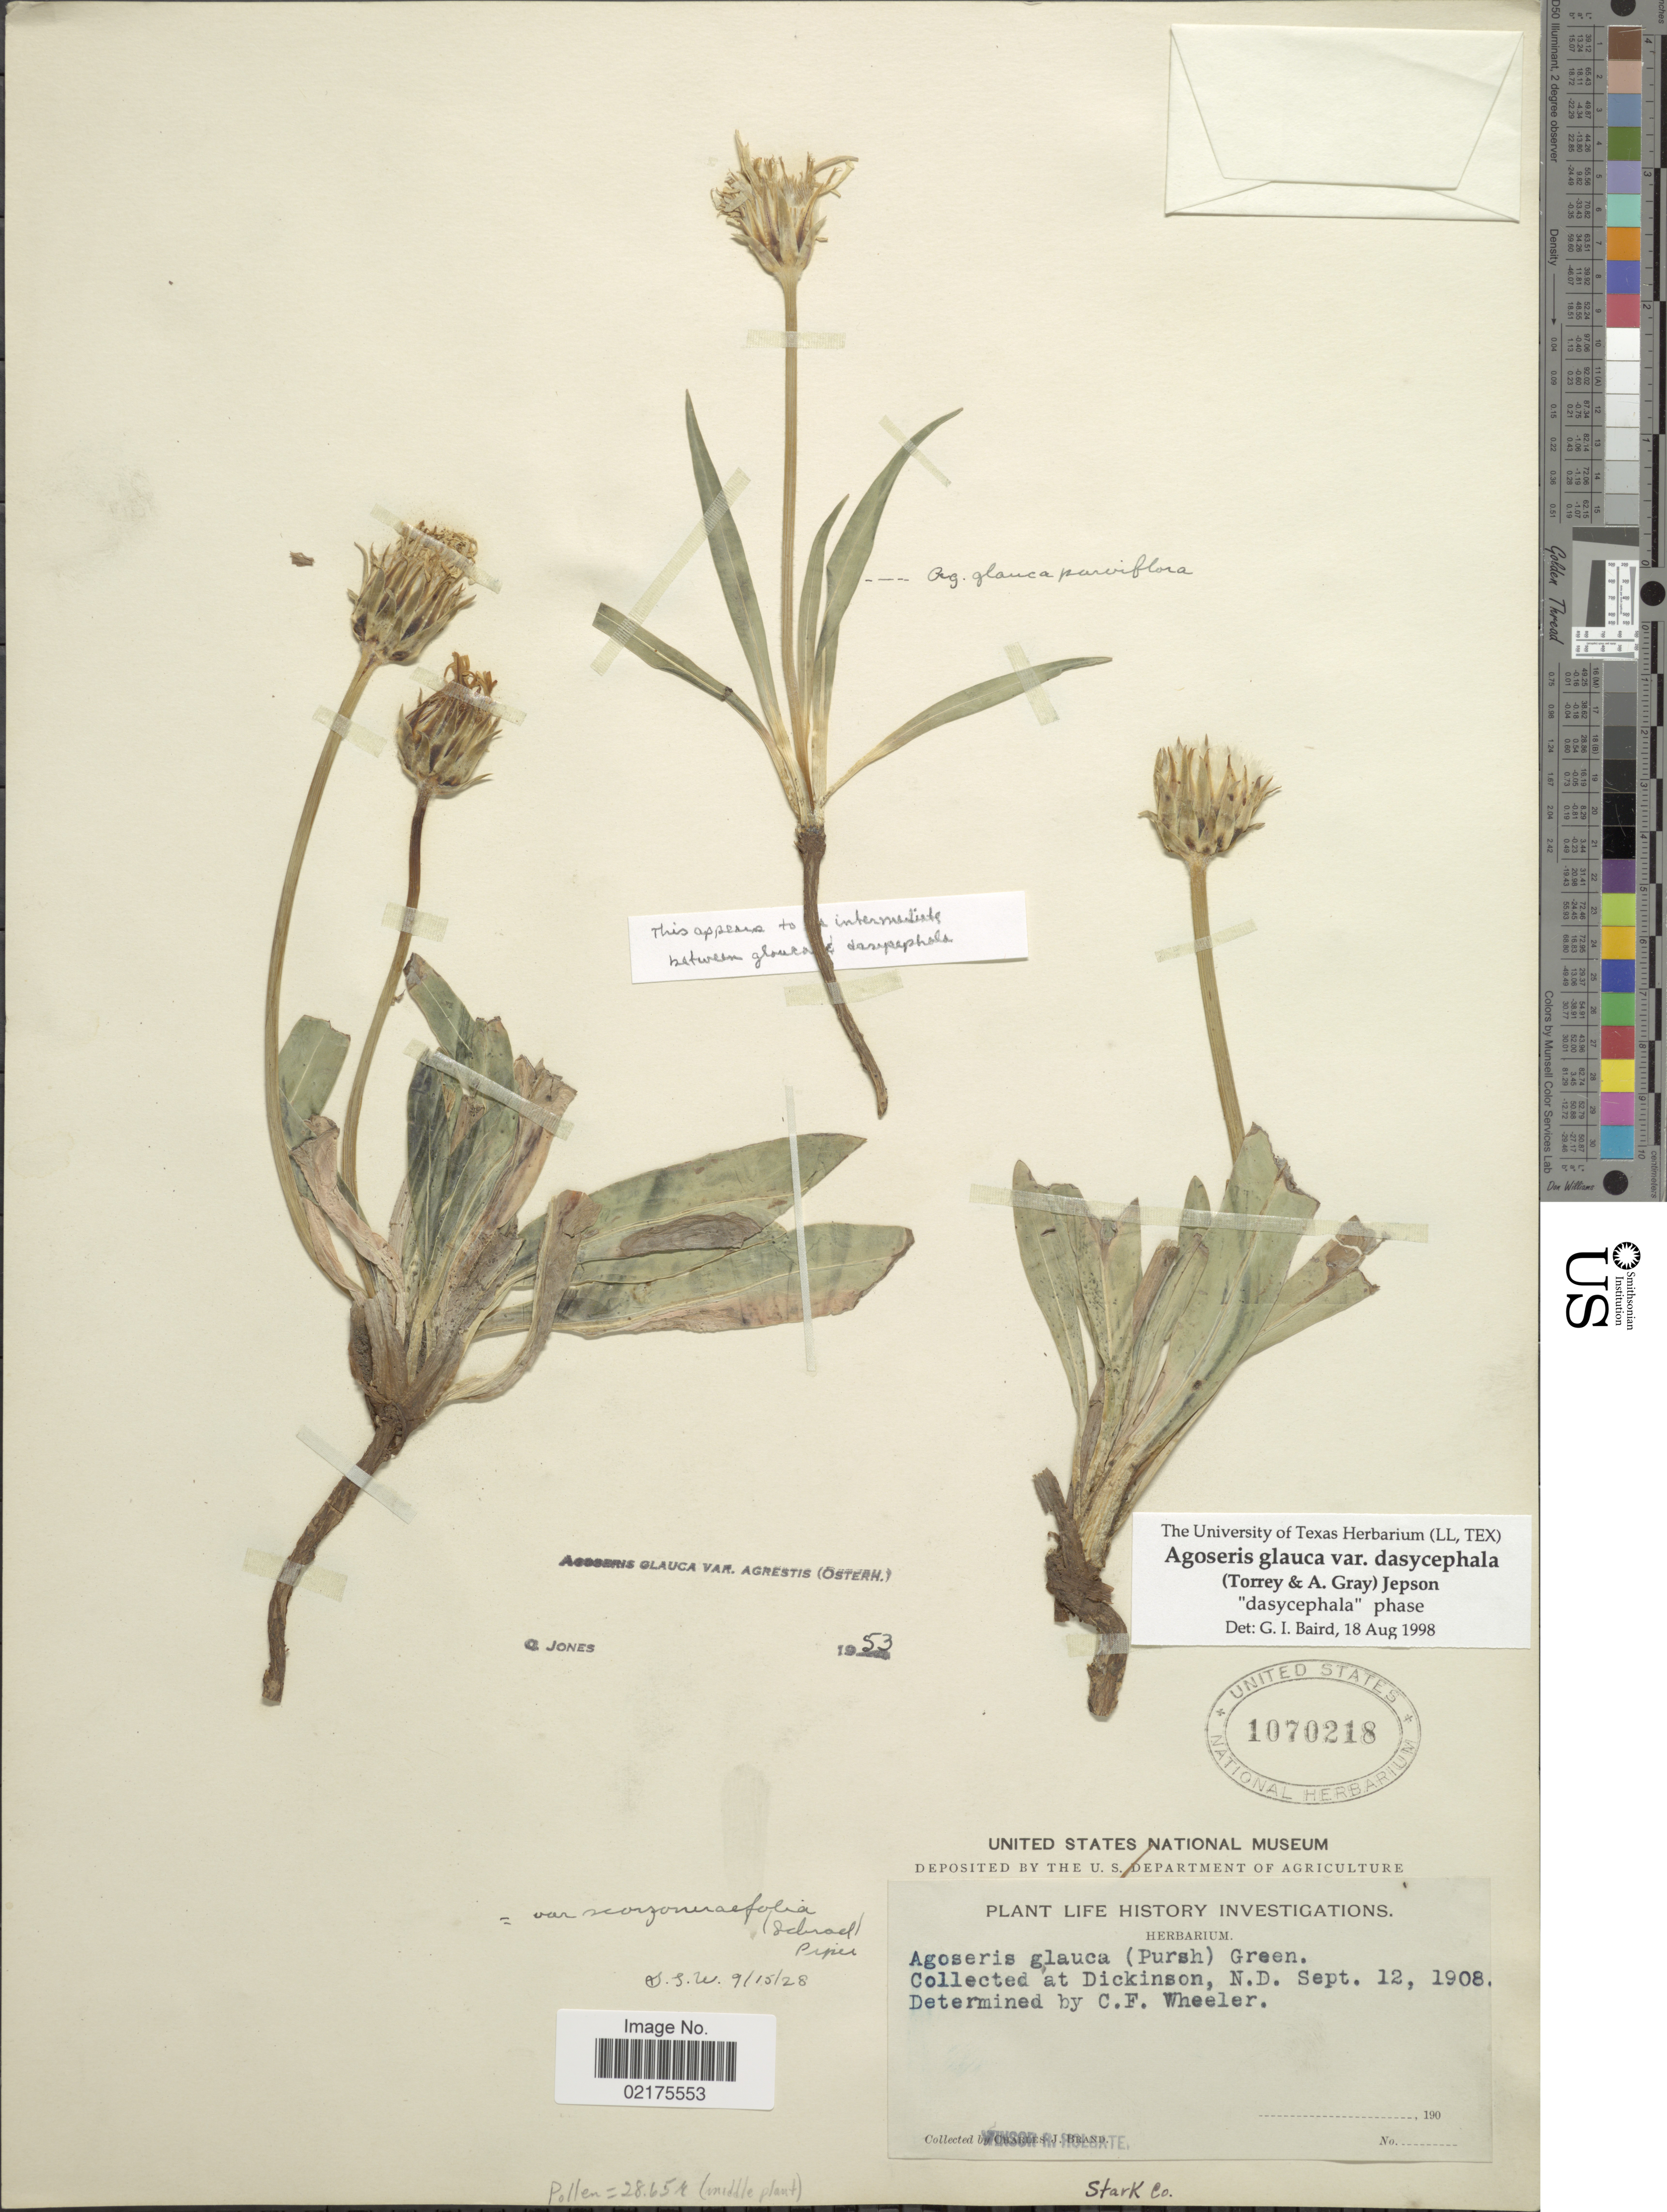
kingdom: Plantae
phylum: Tracheophyta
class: Magnoliopsida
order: Asterales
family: Asteraceae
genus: Agoseris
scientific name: Agoseris glauca var. dasycephala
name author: (Torr. & A. Gray) Jeps.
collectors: W. Holgate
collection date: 1908-09-12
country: United States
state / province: North Dakota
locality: Dickinson, N. D., Stark Co.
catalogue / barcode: US 1070218